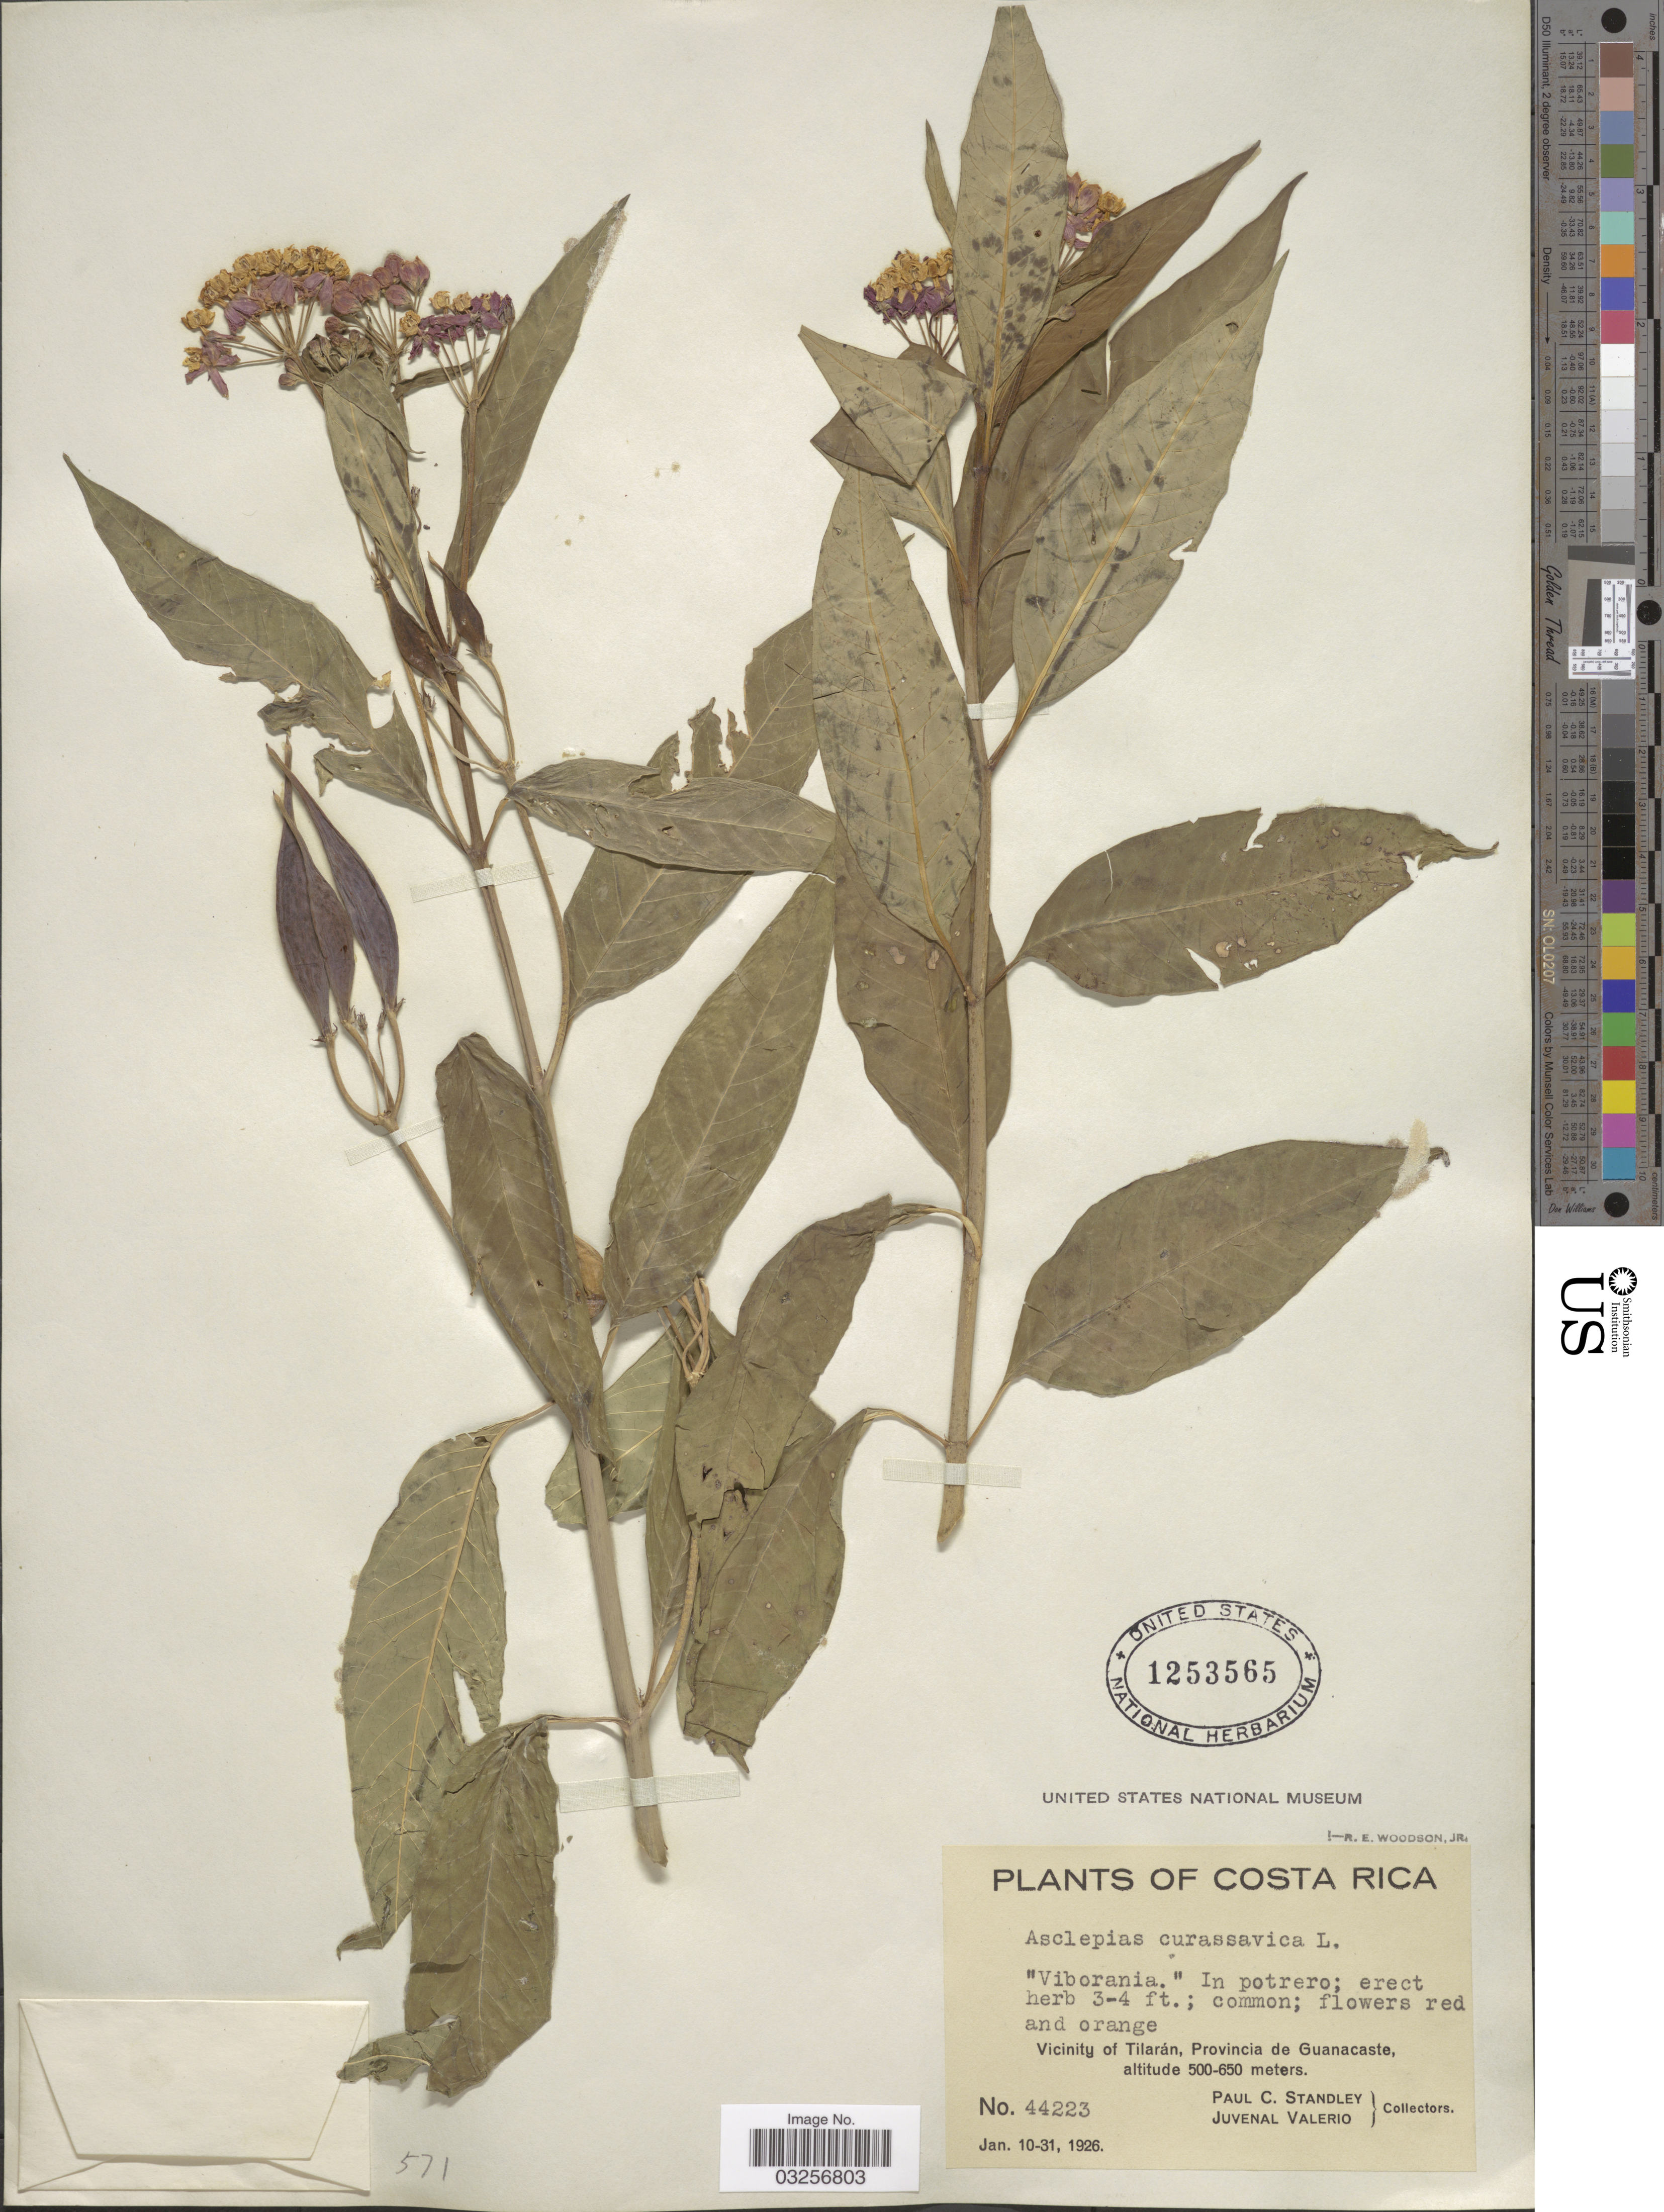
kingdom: Plantae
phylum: Tracheophyta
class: Magnoliopsida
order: Gentianales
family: Apocynaceae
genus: Asclepias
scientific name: Asclepias curassavica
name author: L.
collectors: P. C. Standley & J. Valerio R.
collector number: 44223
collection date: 1926-01-10/1926-01-31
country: Costa Rica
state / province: Guanacaste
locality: Vicinity of Tilarán.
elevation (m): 500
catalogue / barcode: US 1253565